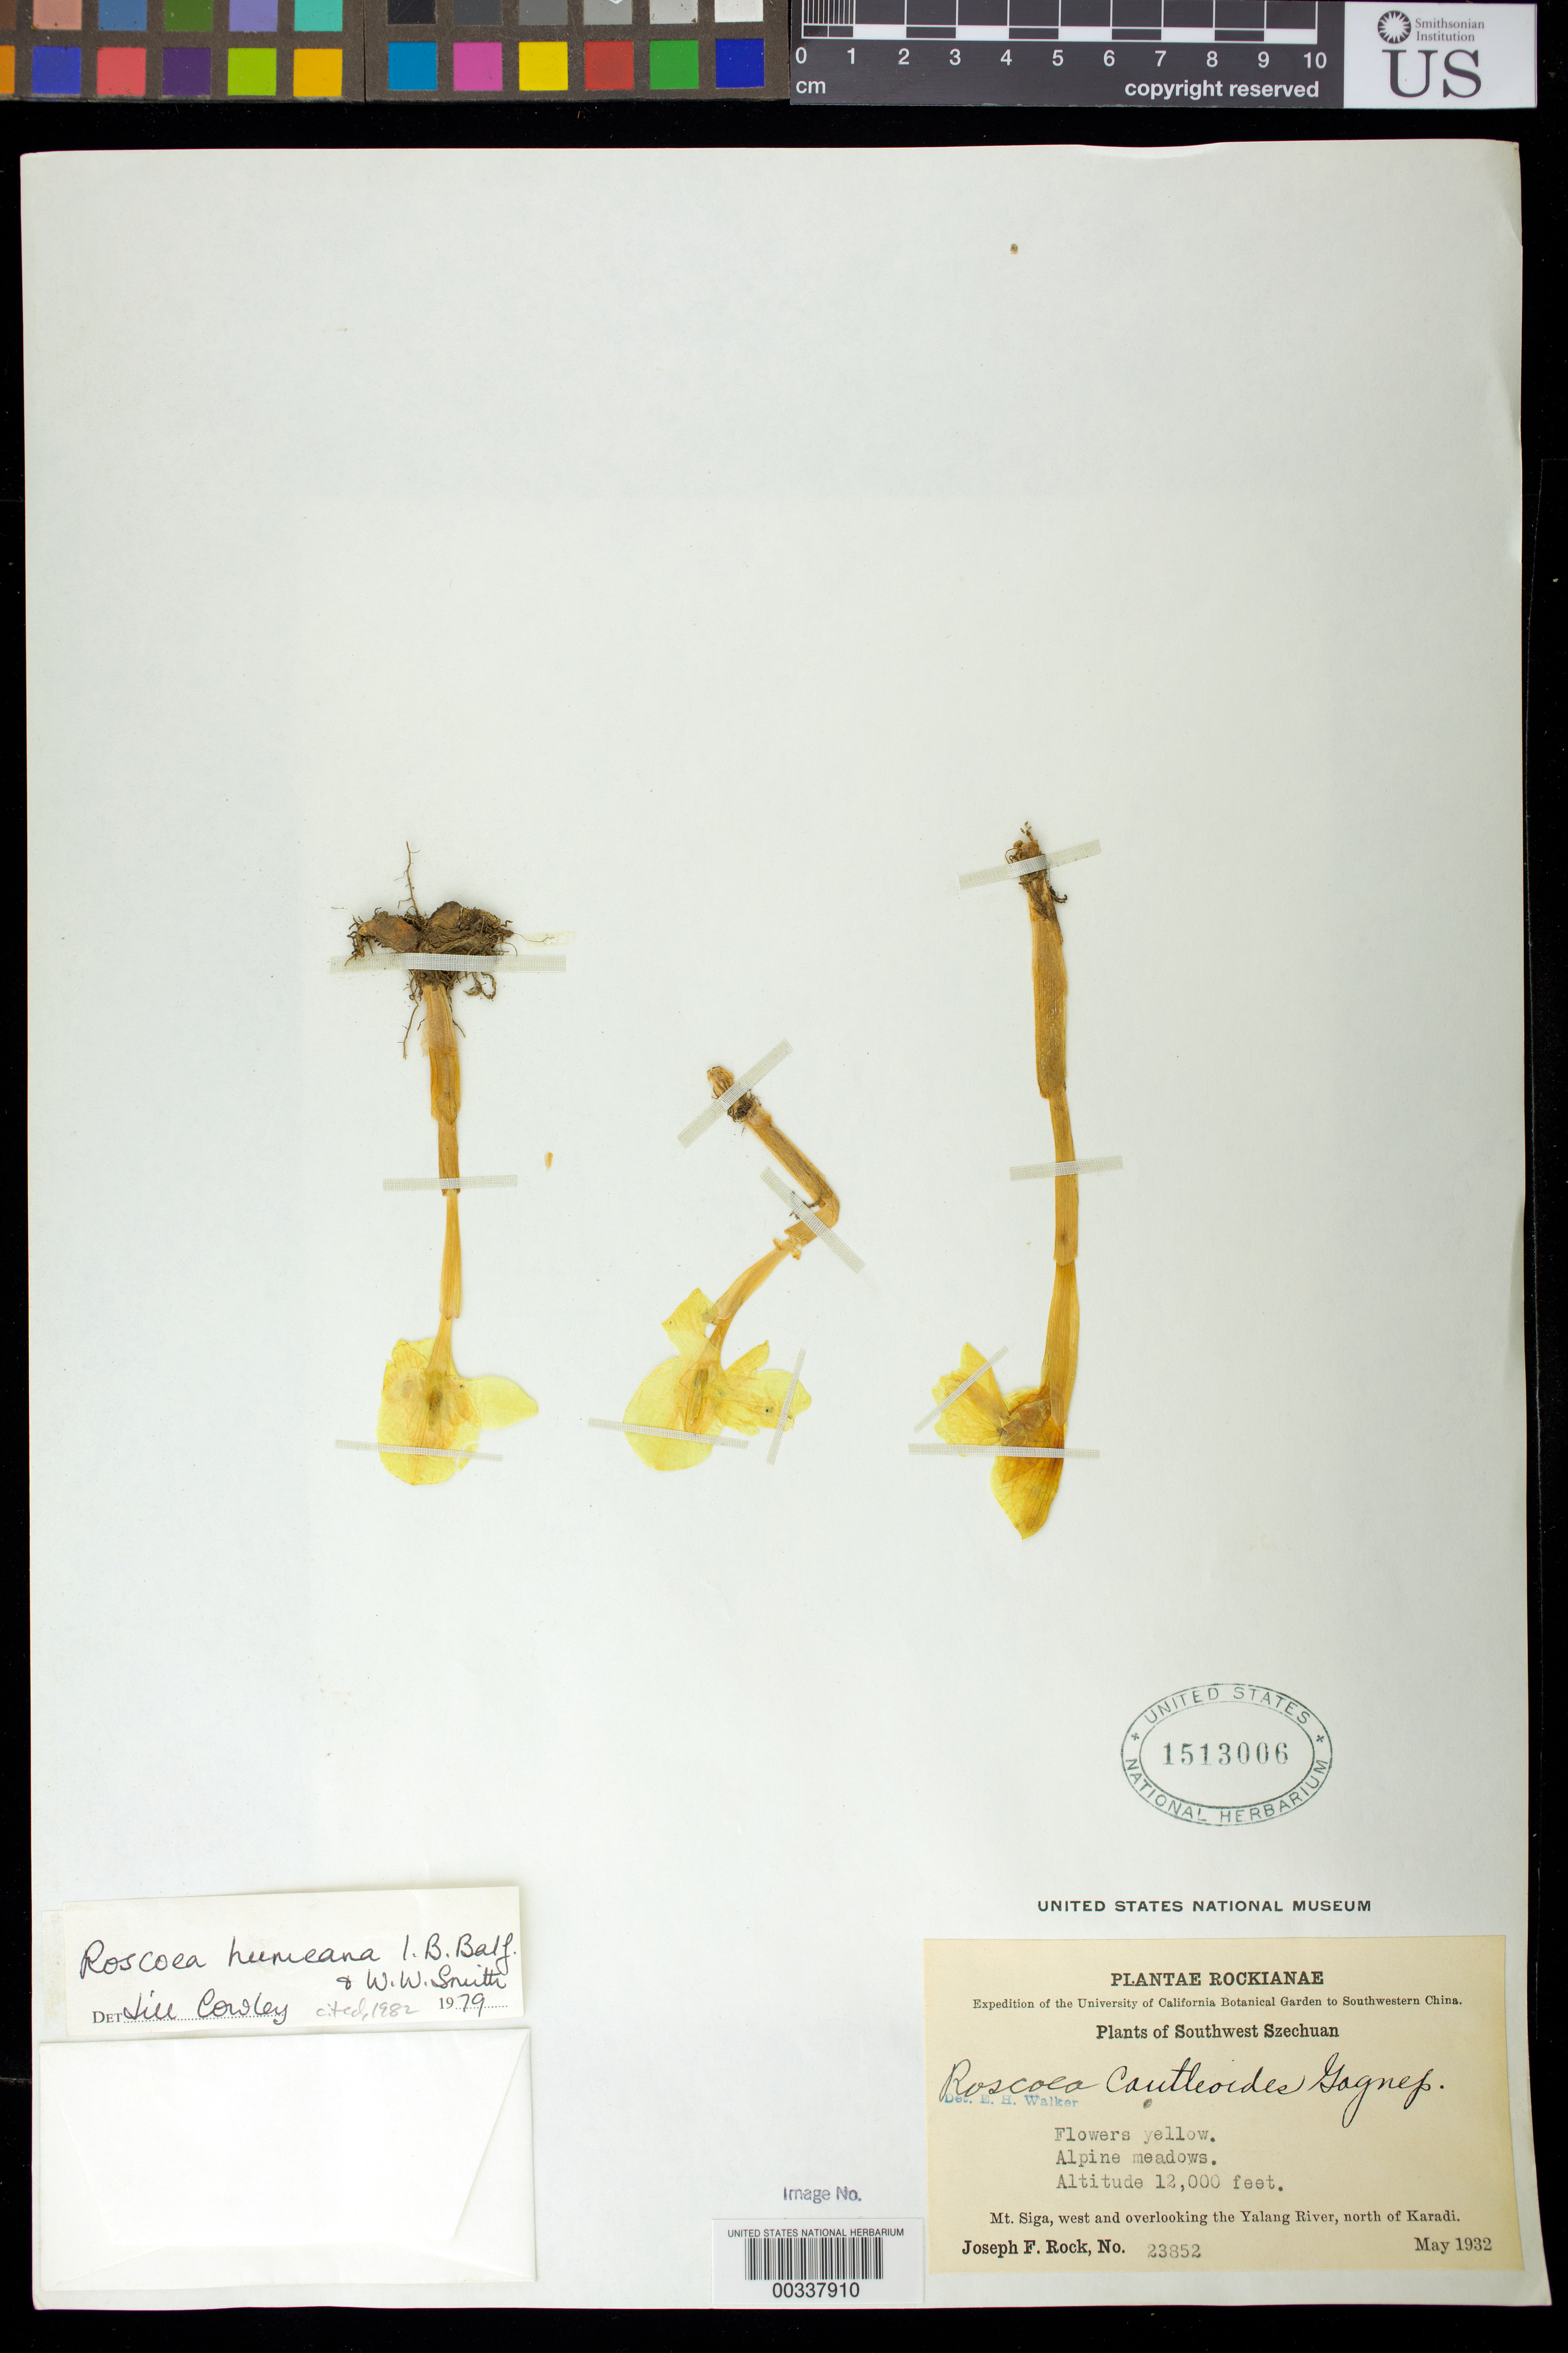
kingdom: Plantae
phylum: Tracheophyta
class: Liliopsida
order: Zingiberales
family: Zingiberaceae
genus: Roscoea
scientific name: Roscoea humeana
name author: Balf. f. & W.W. Sm.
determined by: Cowley, J.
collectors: J. F. Rock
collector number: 23852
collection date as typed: May 1932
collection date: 1932-05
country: China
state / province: Sichuan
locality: Plants of southwest szechuan, mt siga, w and overlooking yalang river, n of karadi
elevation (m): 3658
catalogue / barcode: US 1513006